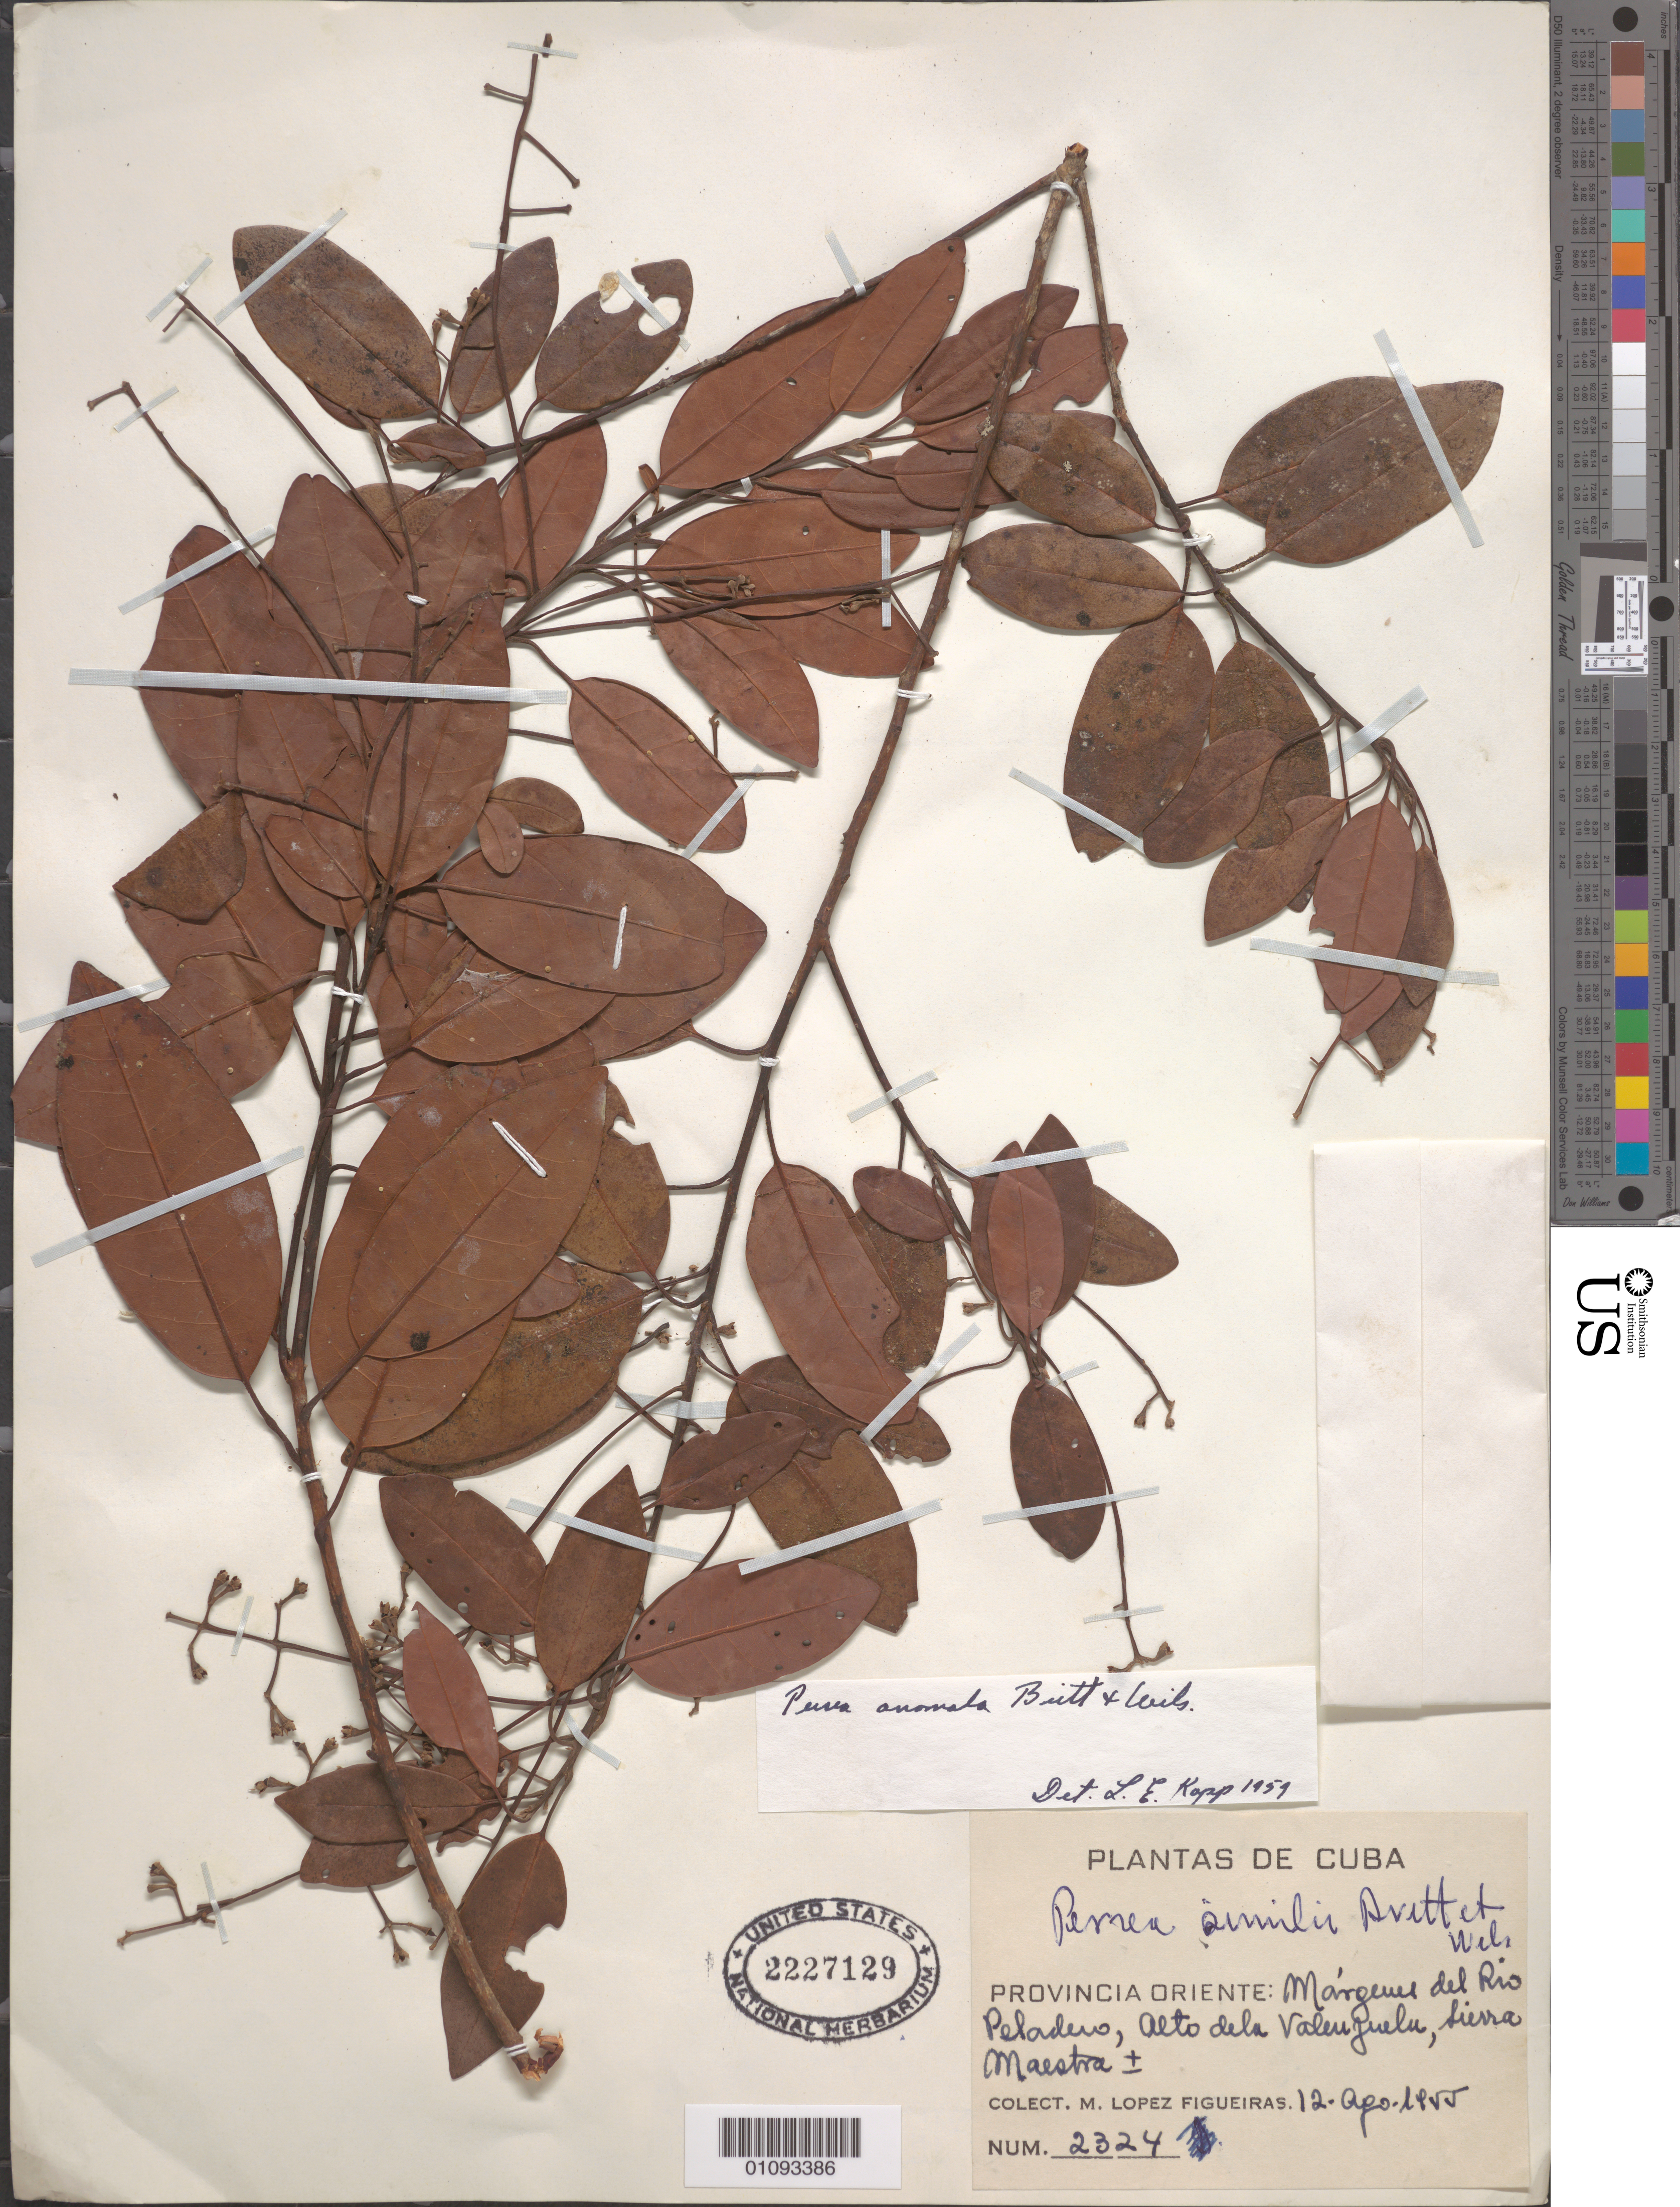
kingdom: Plantae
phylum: Tracheophyta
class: Magnoliopsida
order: Laurales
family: Lauraceae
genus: Persea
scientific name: Persea anomala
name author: Britton & P. Wilson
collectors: M. López Figueiras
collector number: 2324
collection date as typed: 12 Apr 1955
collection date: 1955-04-12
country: Cuba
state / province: Oriente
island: Cuba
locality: Sierra Maestra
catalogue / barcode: US 2227129